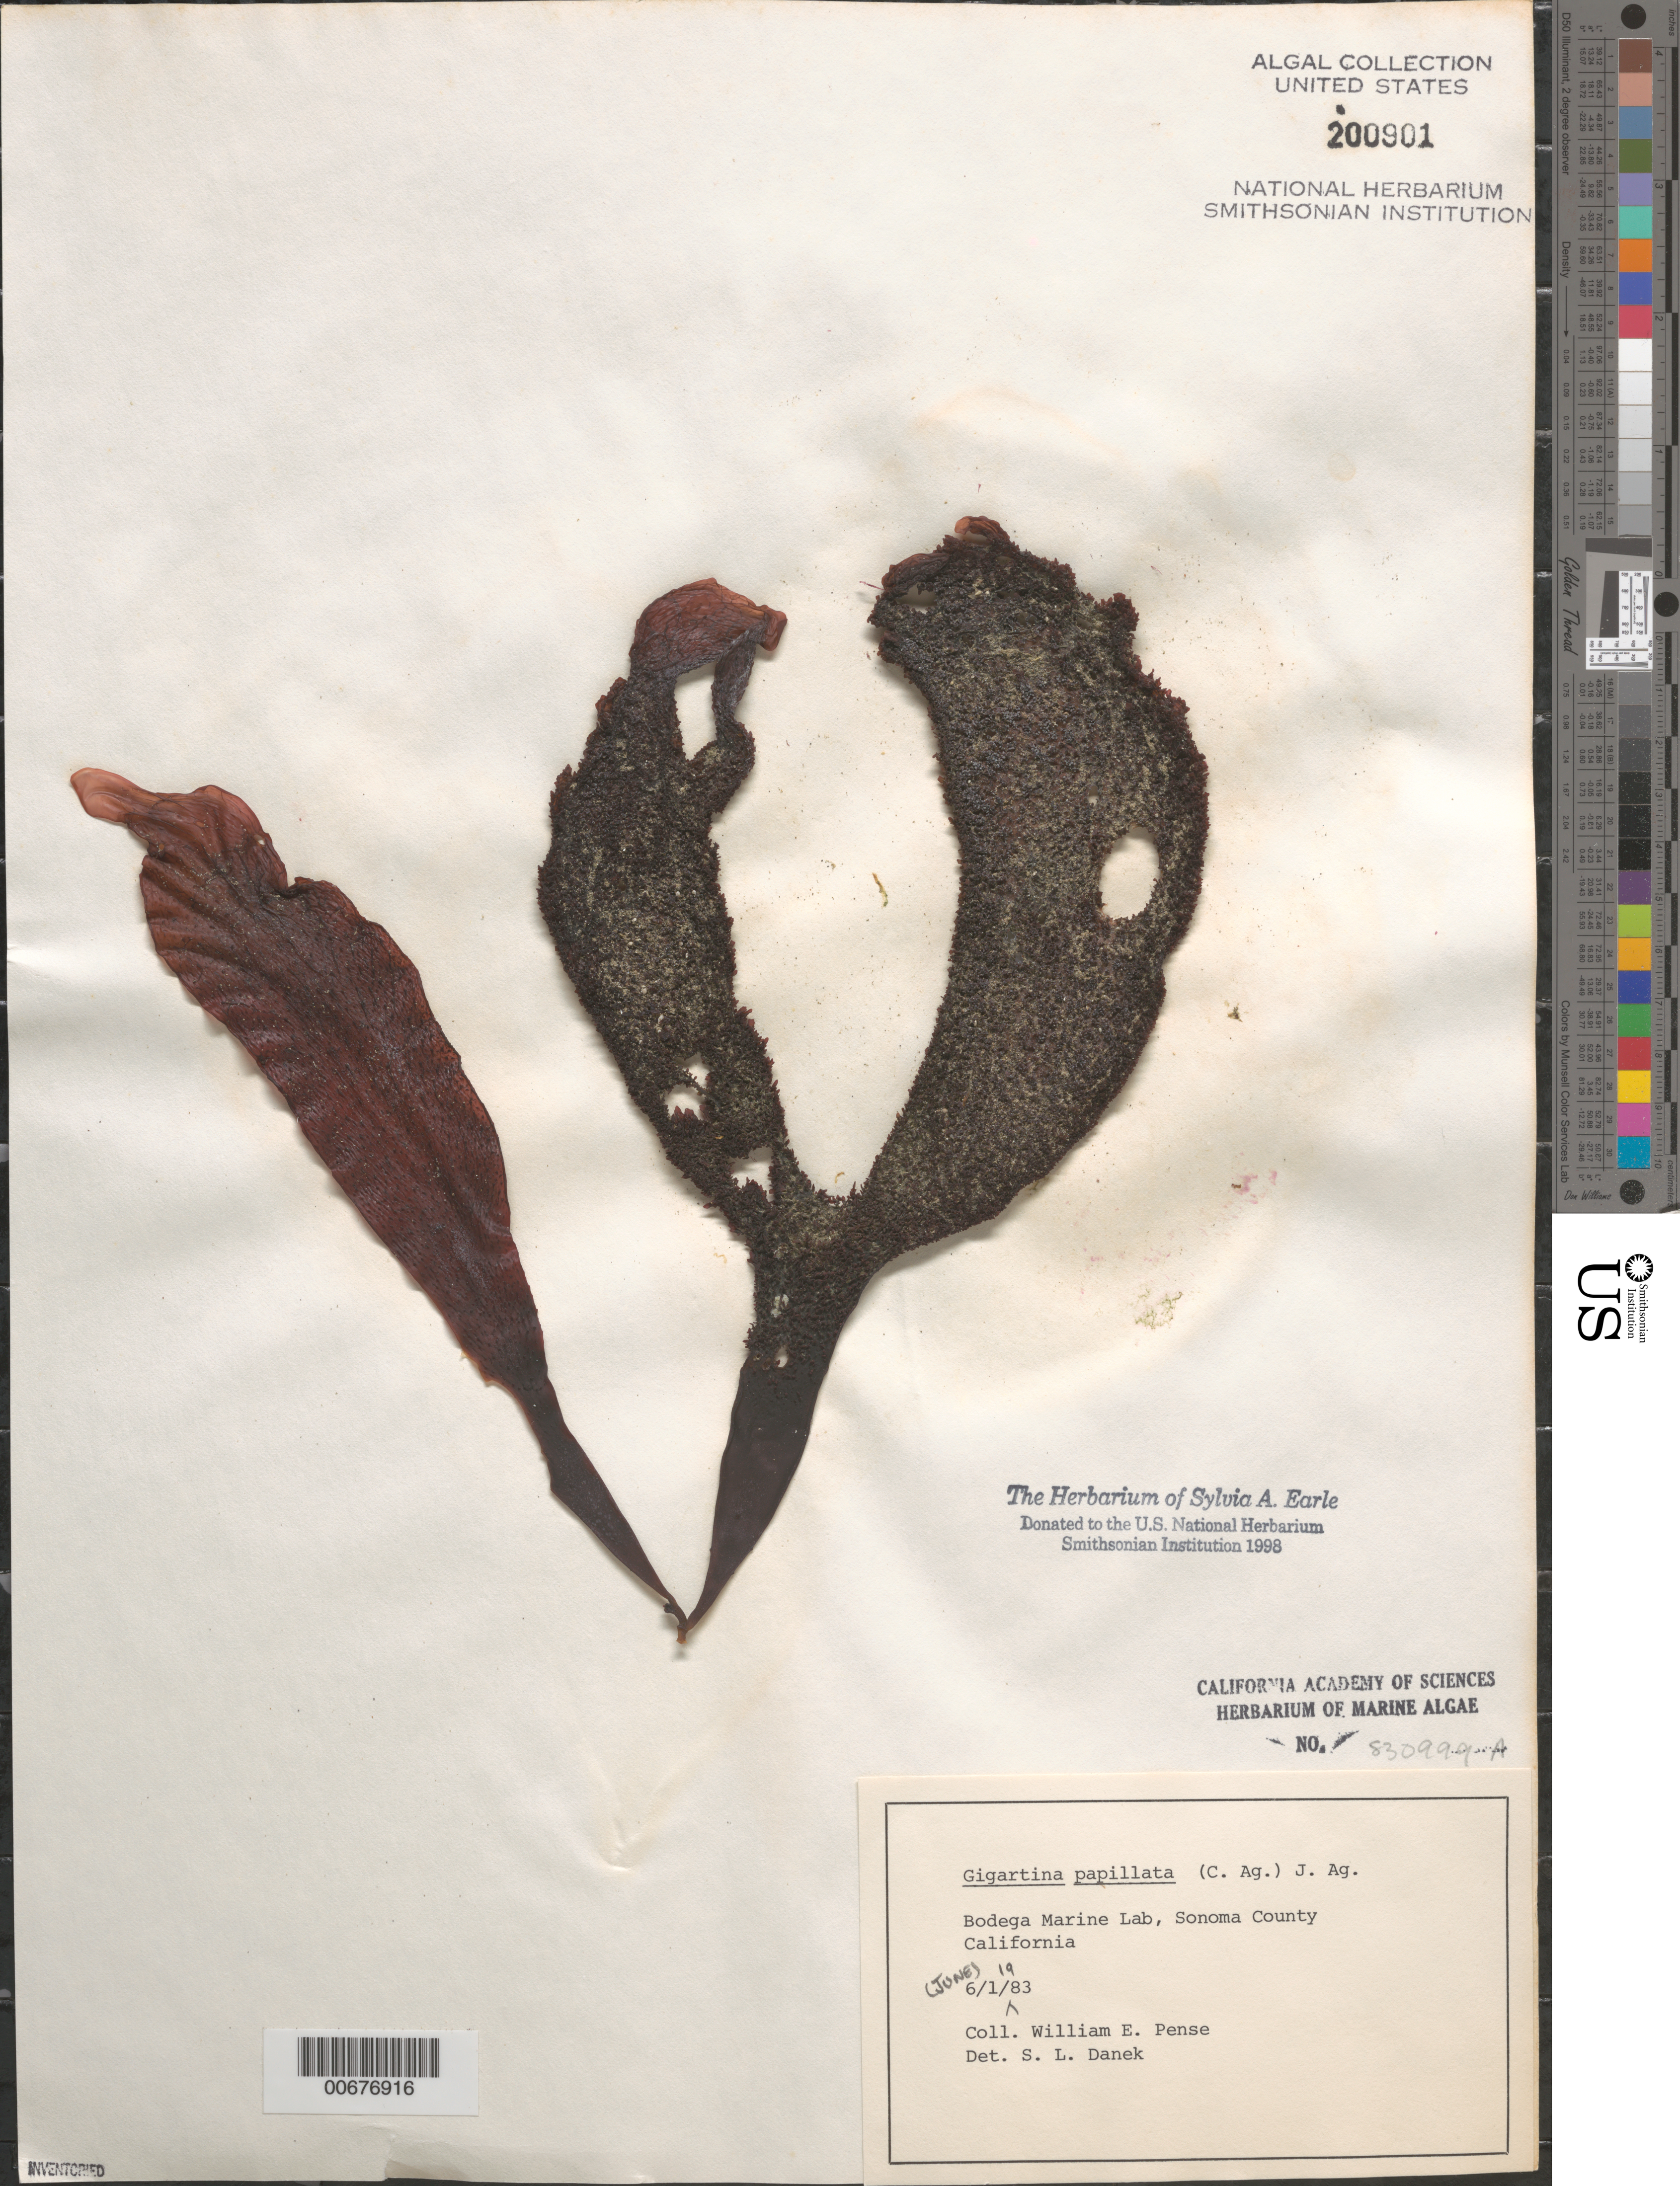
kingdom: Plantae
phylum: Rhodophyta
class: Florideophyceae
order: Gigartinales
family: Phyllophoraceae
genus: Mastocarpus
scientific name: Mastocarpus papillatus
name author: (C. Agardh) Kütz.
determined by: Algae name updating Project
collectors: W. Pense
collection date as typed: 01 Jun 1983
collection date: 1983-06-01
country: United States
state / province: California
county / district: Sonoma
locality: Bodega Marine Laboratory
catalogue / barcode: US 200901